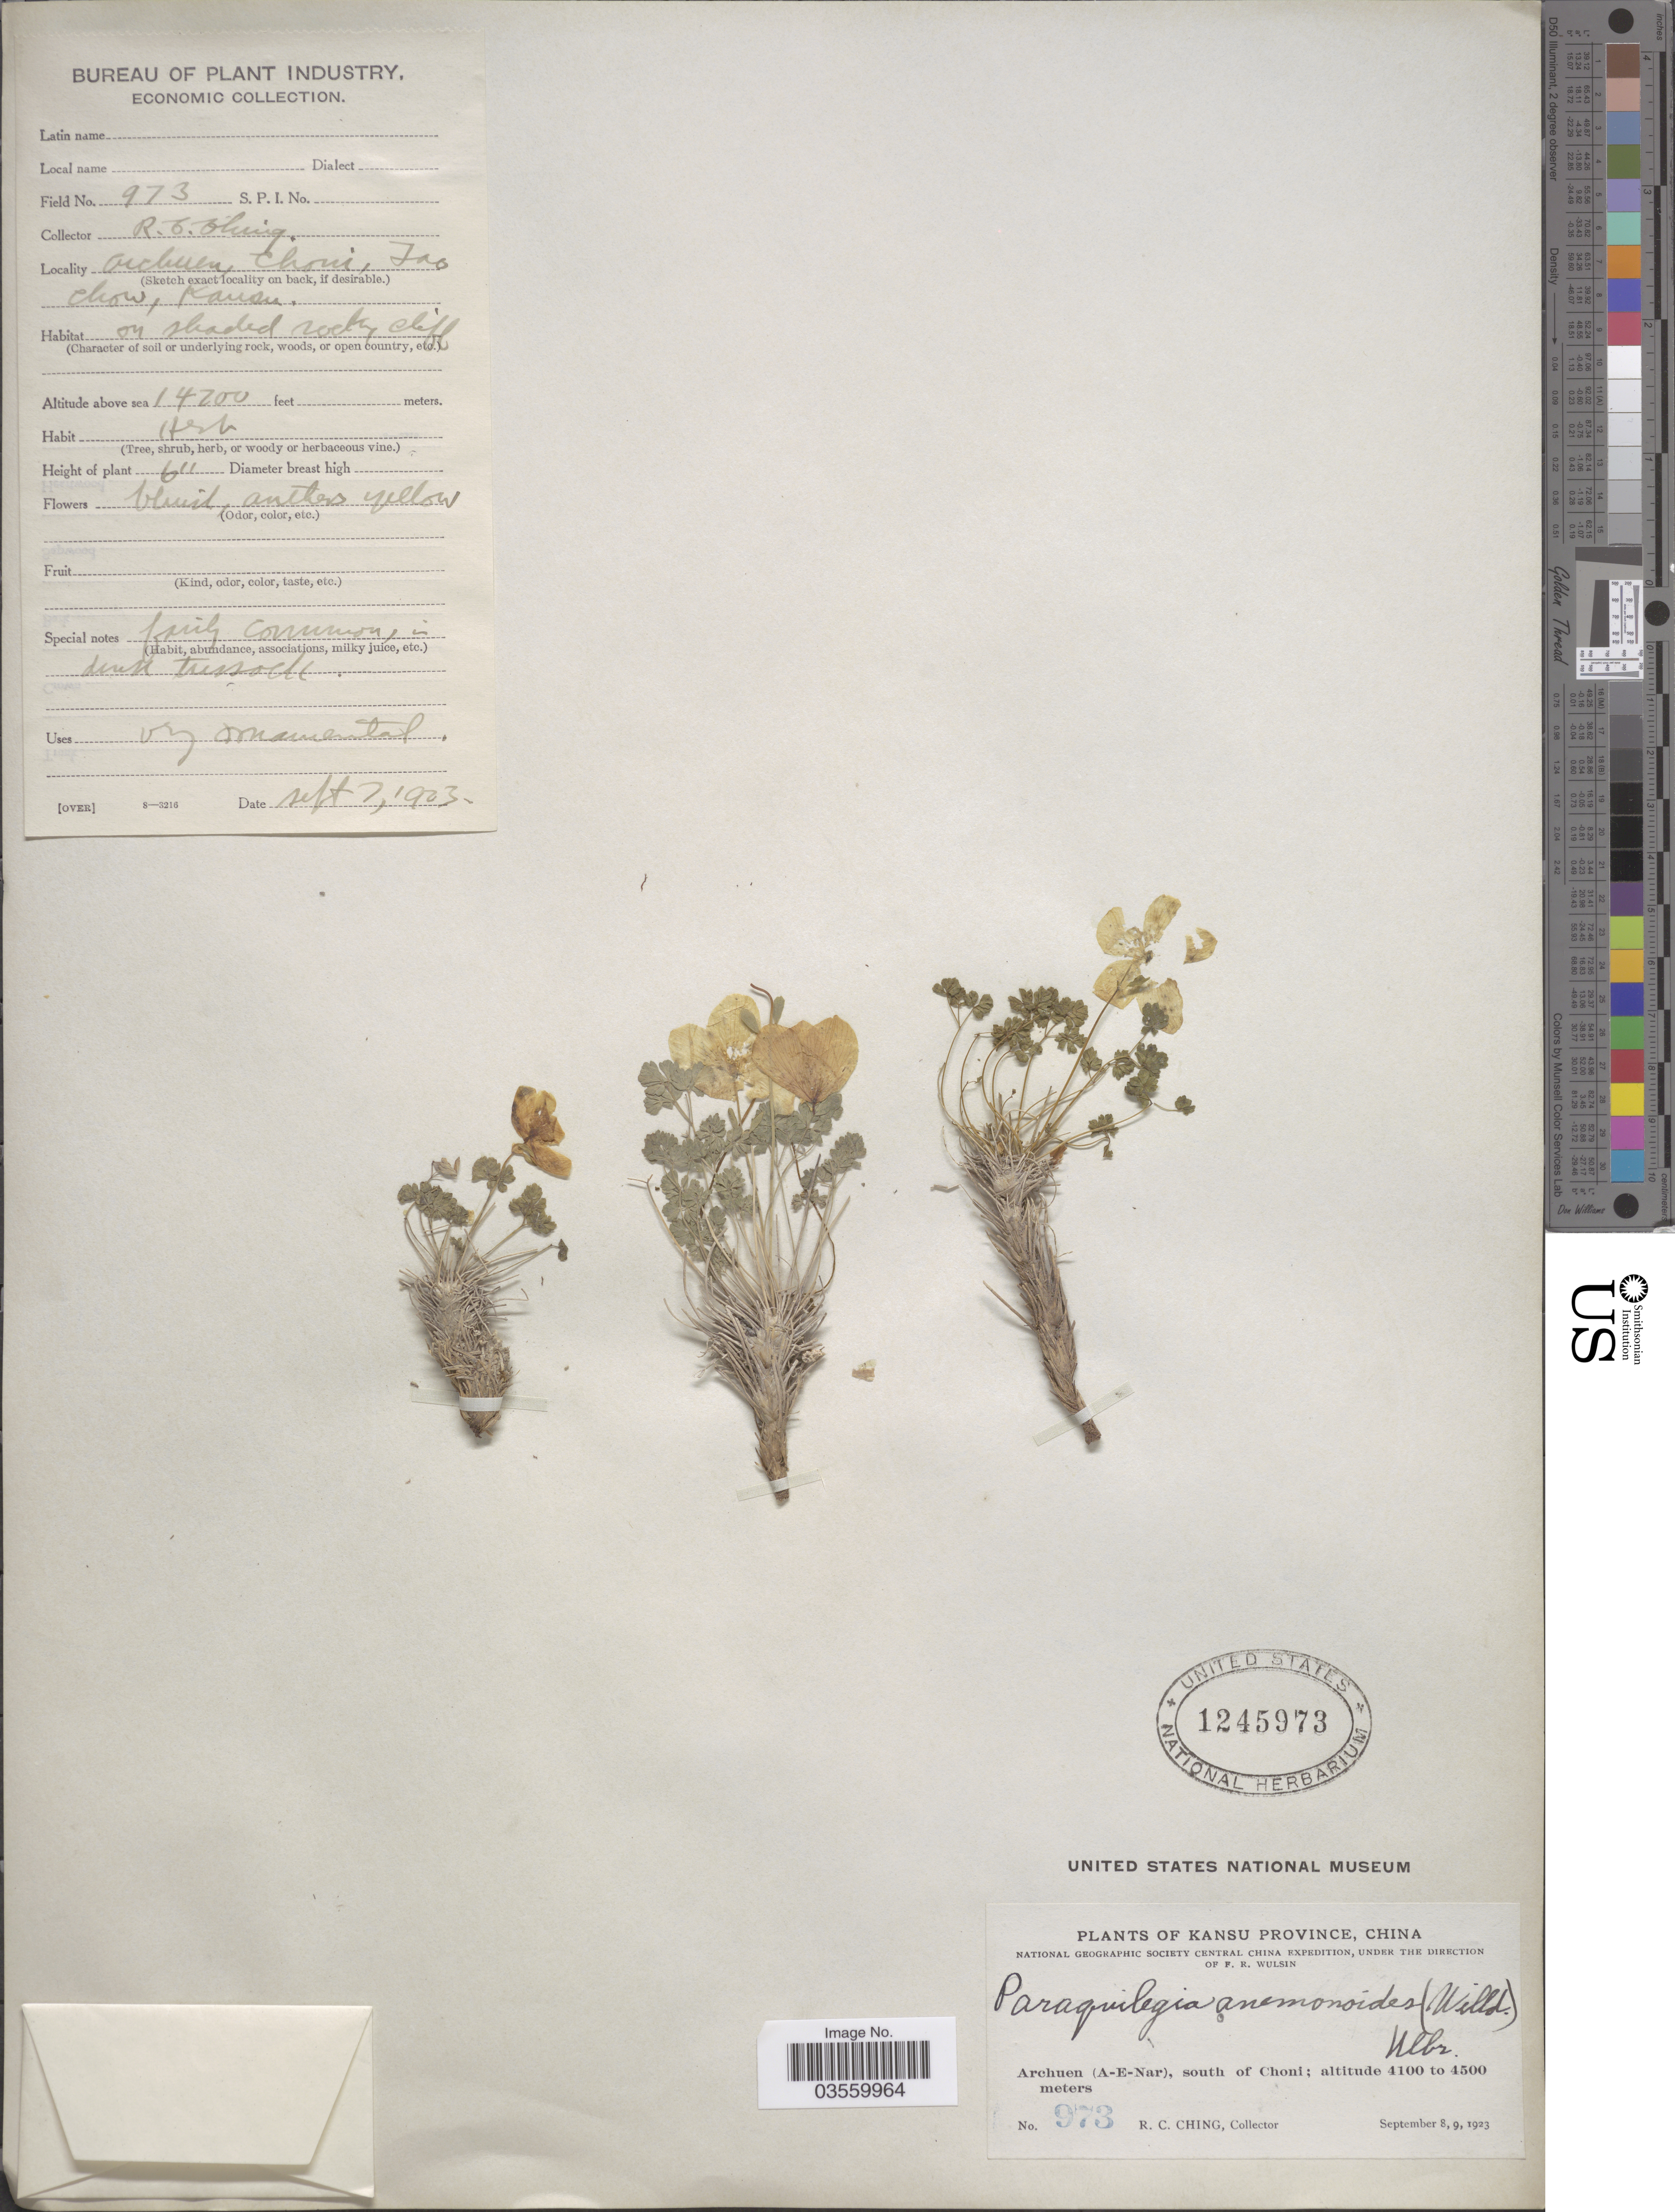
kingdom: Plantae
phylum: Tracheophyta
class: Magnoliopsida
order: Ranunculales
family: Ranunculaceae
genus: Paraquilegia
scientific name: Paraquilegia microphylla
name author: (Royle) J.R. Drumm. & Hutch.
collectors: R. C. Ching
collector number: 973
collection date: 1923-09-07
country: China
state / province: Gansu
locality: Kansu Province. Archuen (A-E-Nar), south of Choni. Tao Chow.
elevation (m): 4328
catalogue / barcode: US 1245973